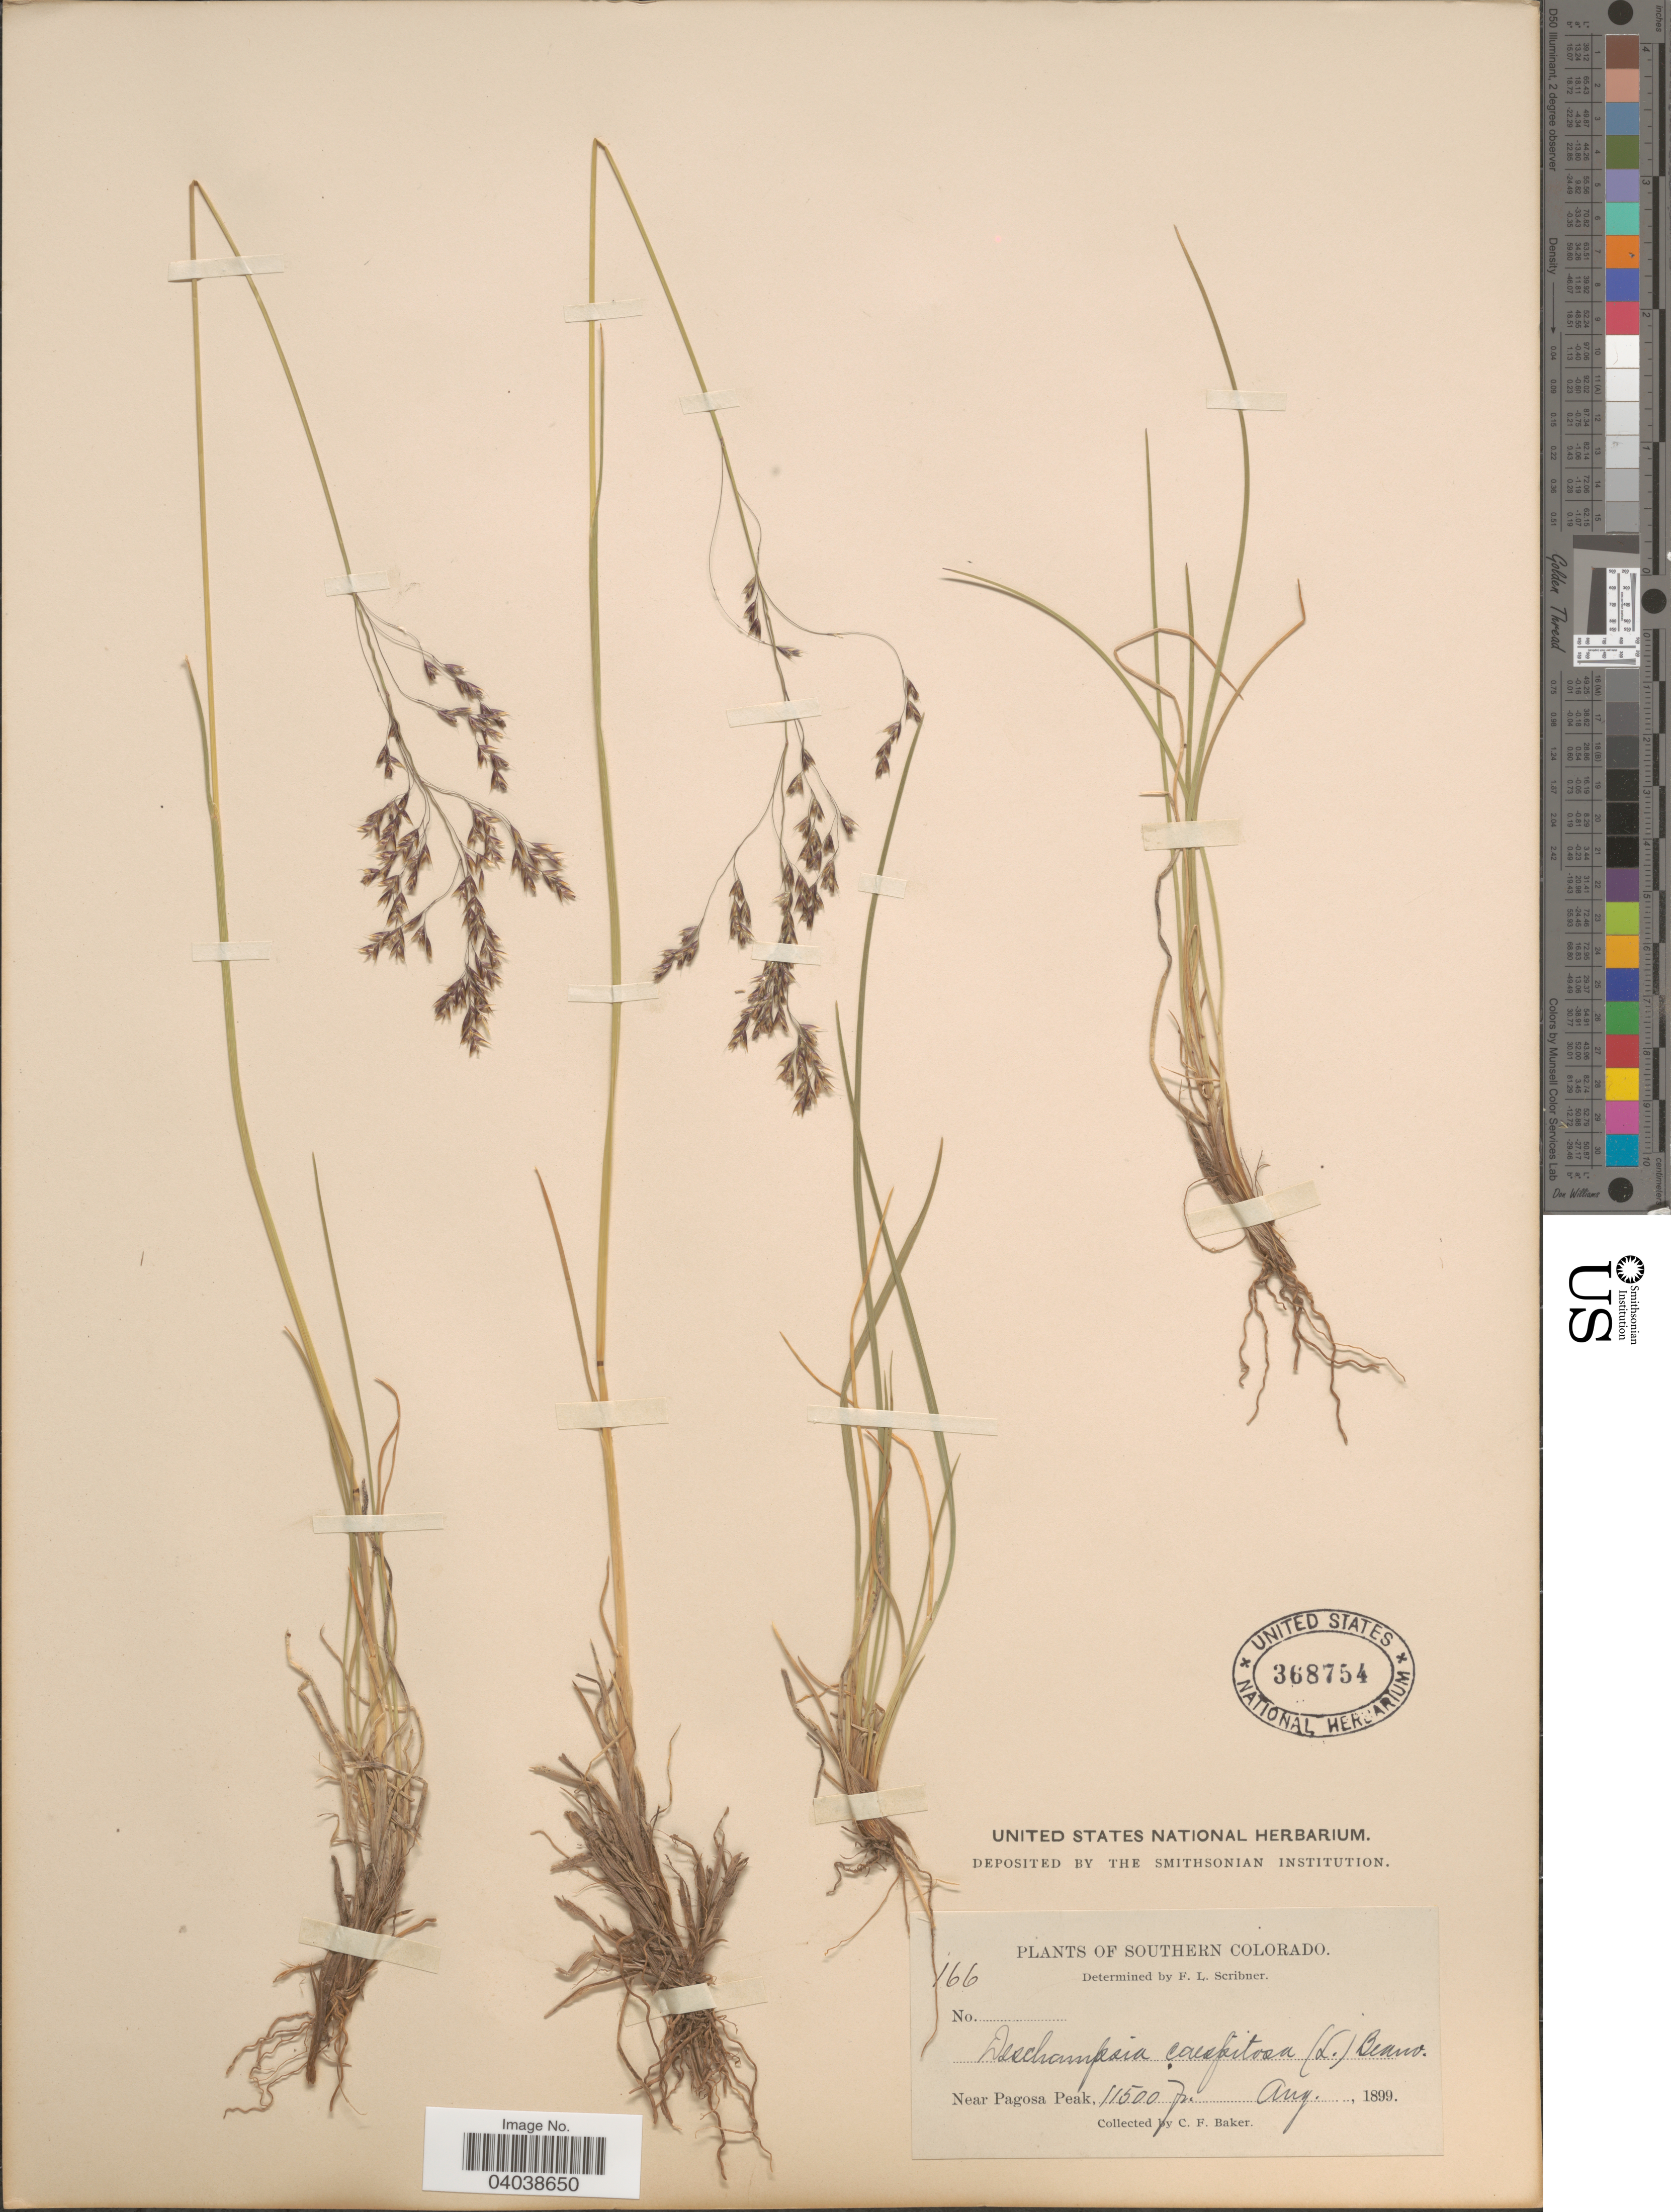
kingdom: Plantae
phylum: Tracheophyta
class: Liliopsida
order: Poales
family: Poaceae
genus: Deschampsia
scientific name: Deschampsia cespitosa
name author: (L.) P. Beauv.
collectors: C. F. Baker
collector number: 166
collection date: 1899-08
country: United States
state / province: Colorado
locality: Southern Colorado. Near Pagosa Peak.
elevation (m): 3505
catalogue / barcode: US 368754